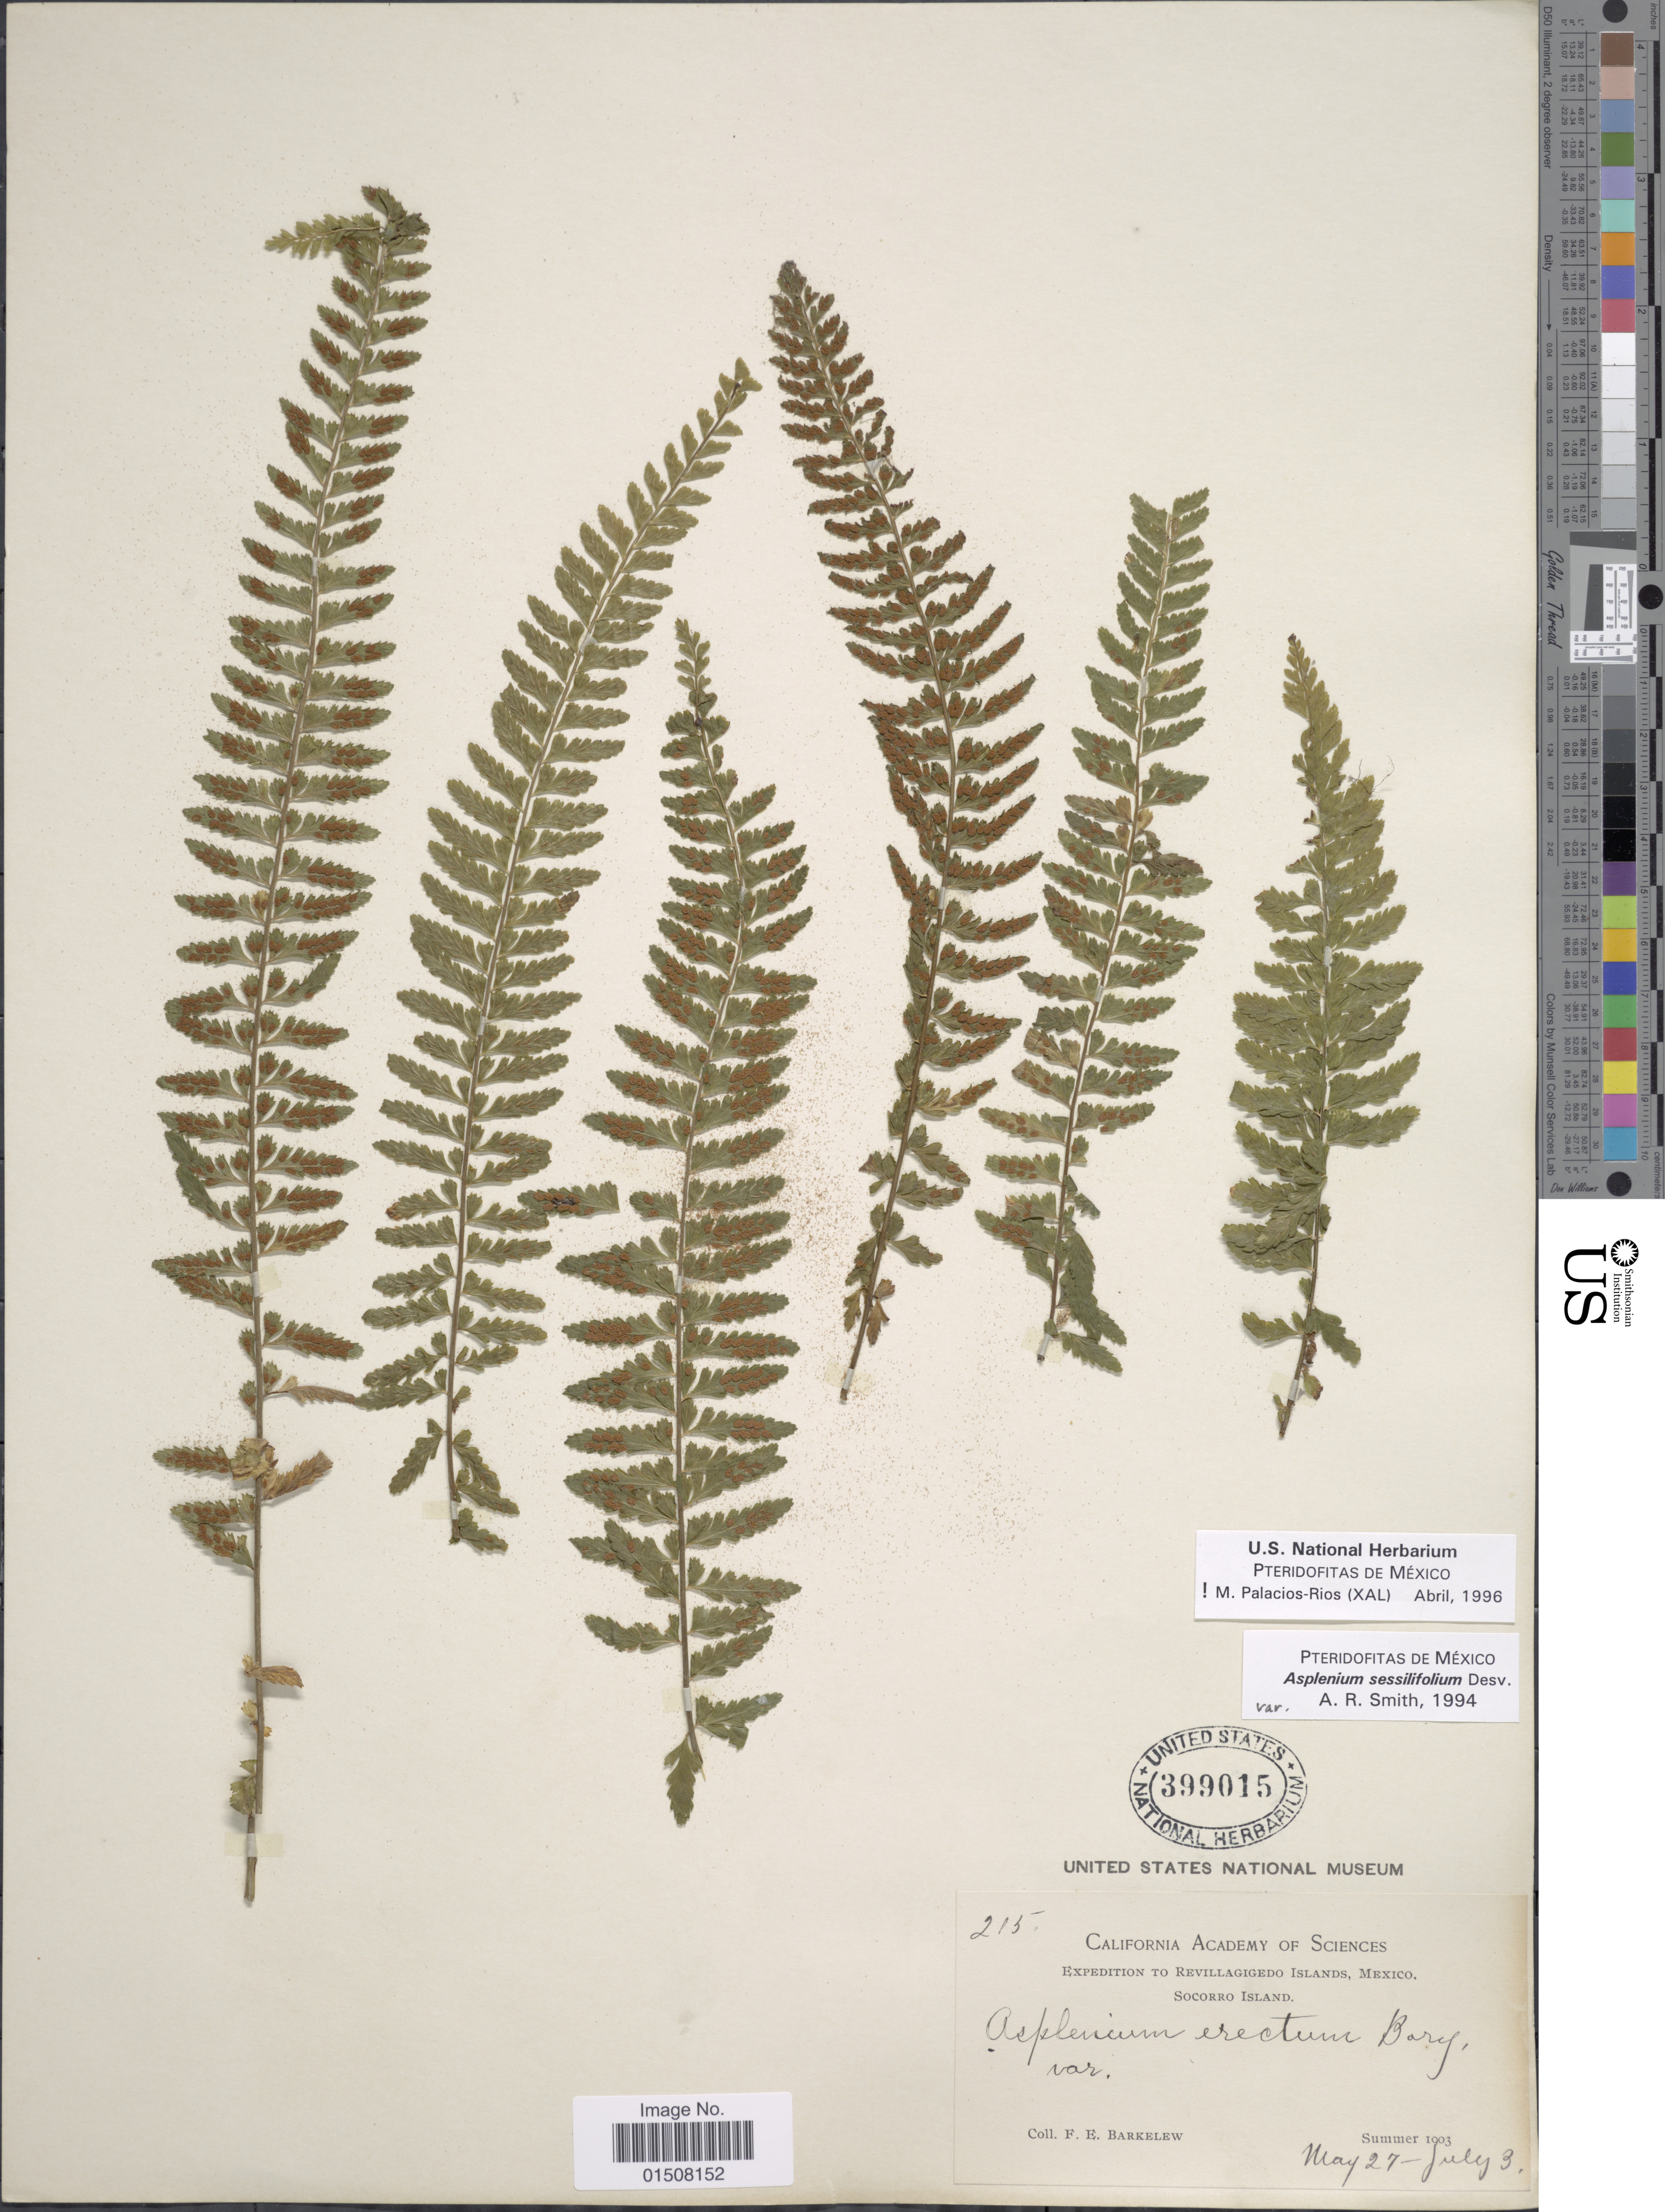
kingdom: Plantae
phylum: Tracheophyta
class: Polypodiopsida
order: Polypodiales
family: Aspleniaceae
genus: Asplenium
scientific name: Asplenium sessilifolium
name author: Desv.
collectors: F. Barkelew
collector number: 215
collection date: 1903-05-27/1903-07-03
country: Mexico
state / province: Colima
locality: Socorro Island, Expedition to Revillagigedo Islands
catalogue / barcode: US 399015